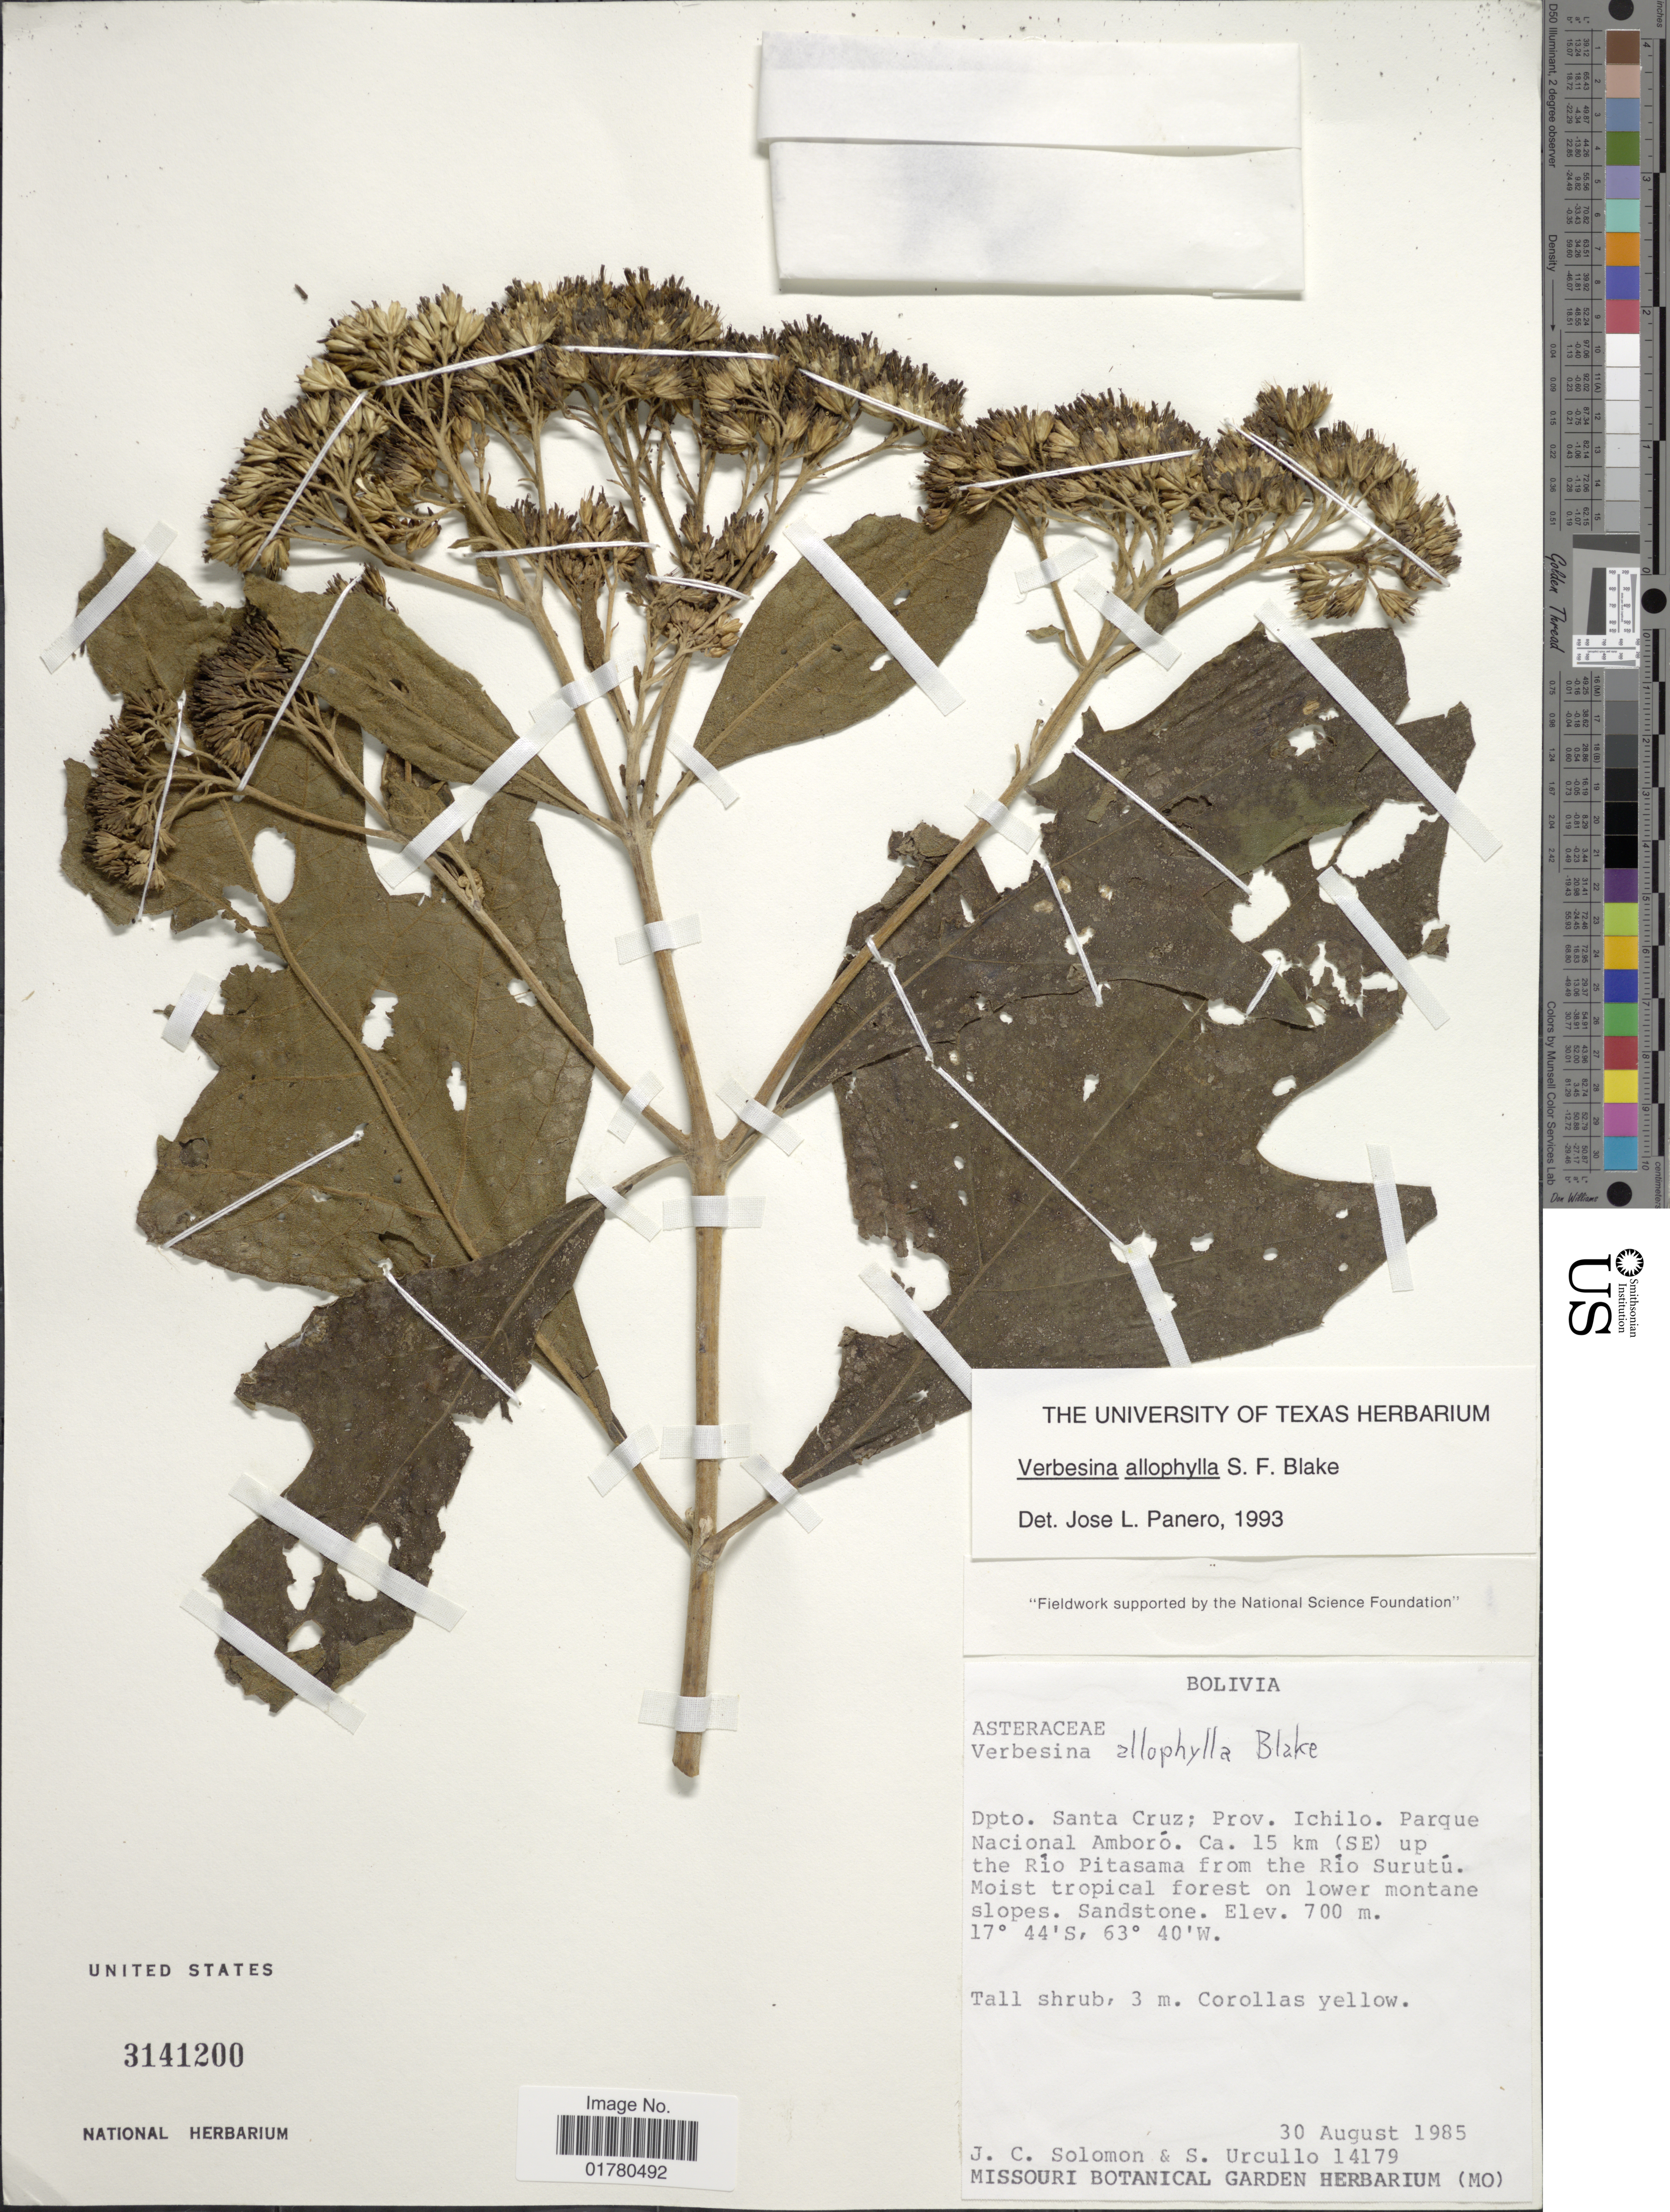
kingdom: Plantae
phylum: Tracheophyta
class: Magnoliopsida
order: Asterales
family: Asteraceae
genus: Verbesina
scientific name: Verbesina allophylla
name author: Blake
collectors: J. C. Solomon & S. Urcullo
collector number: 14179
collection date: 1985-08-30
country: Bolivia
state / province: Santa Cruz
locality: Dptp Santa Cruz; Prov Ichilo. Parque Nacional Amboró. Ca. 15 km (SE) up the Río Pitasma from the Ríp Surutú. Moist tropical forest on lower montane slopes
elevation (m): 700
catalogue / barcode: US 3141200